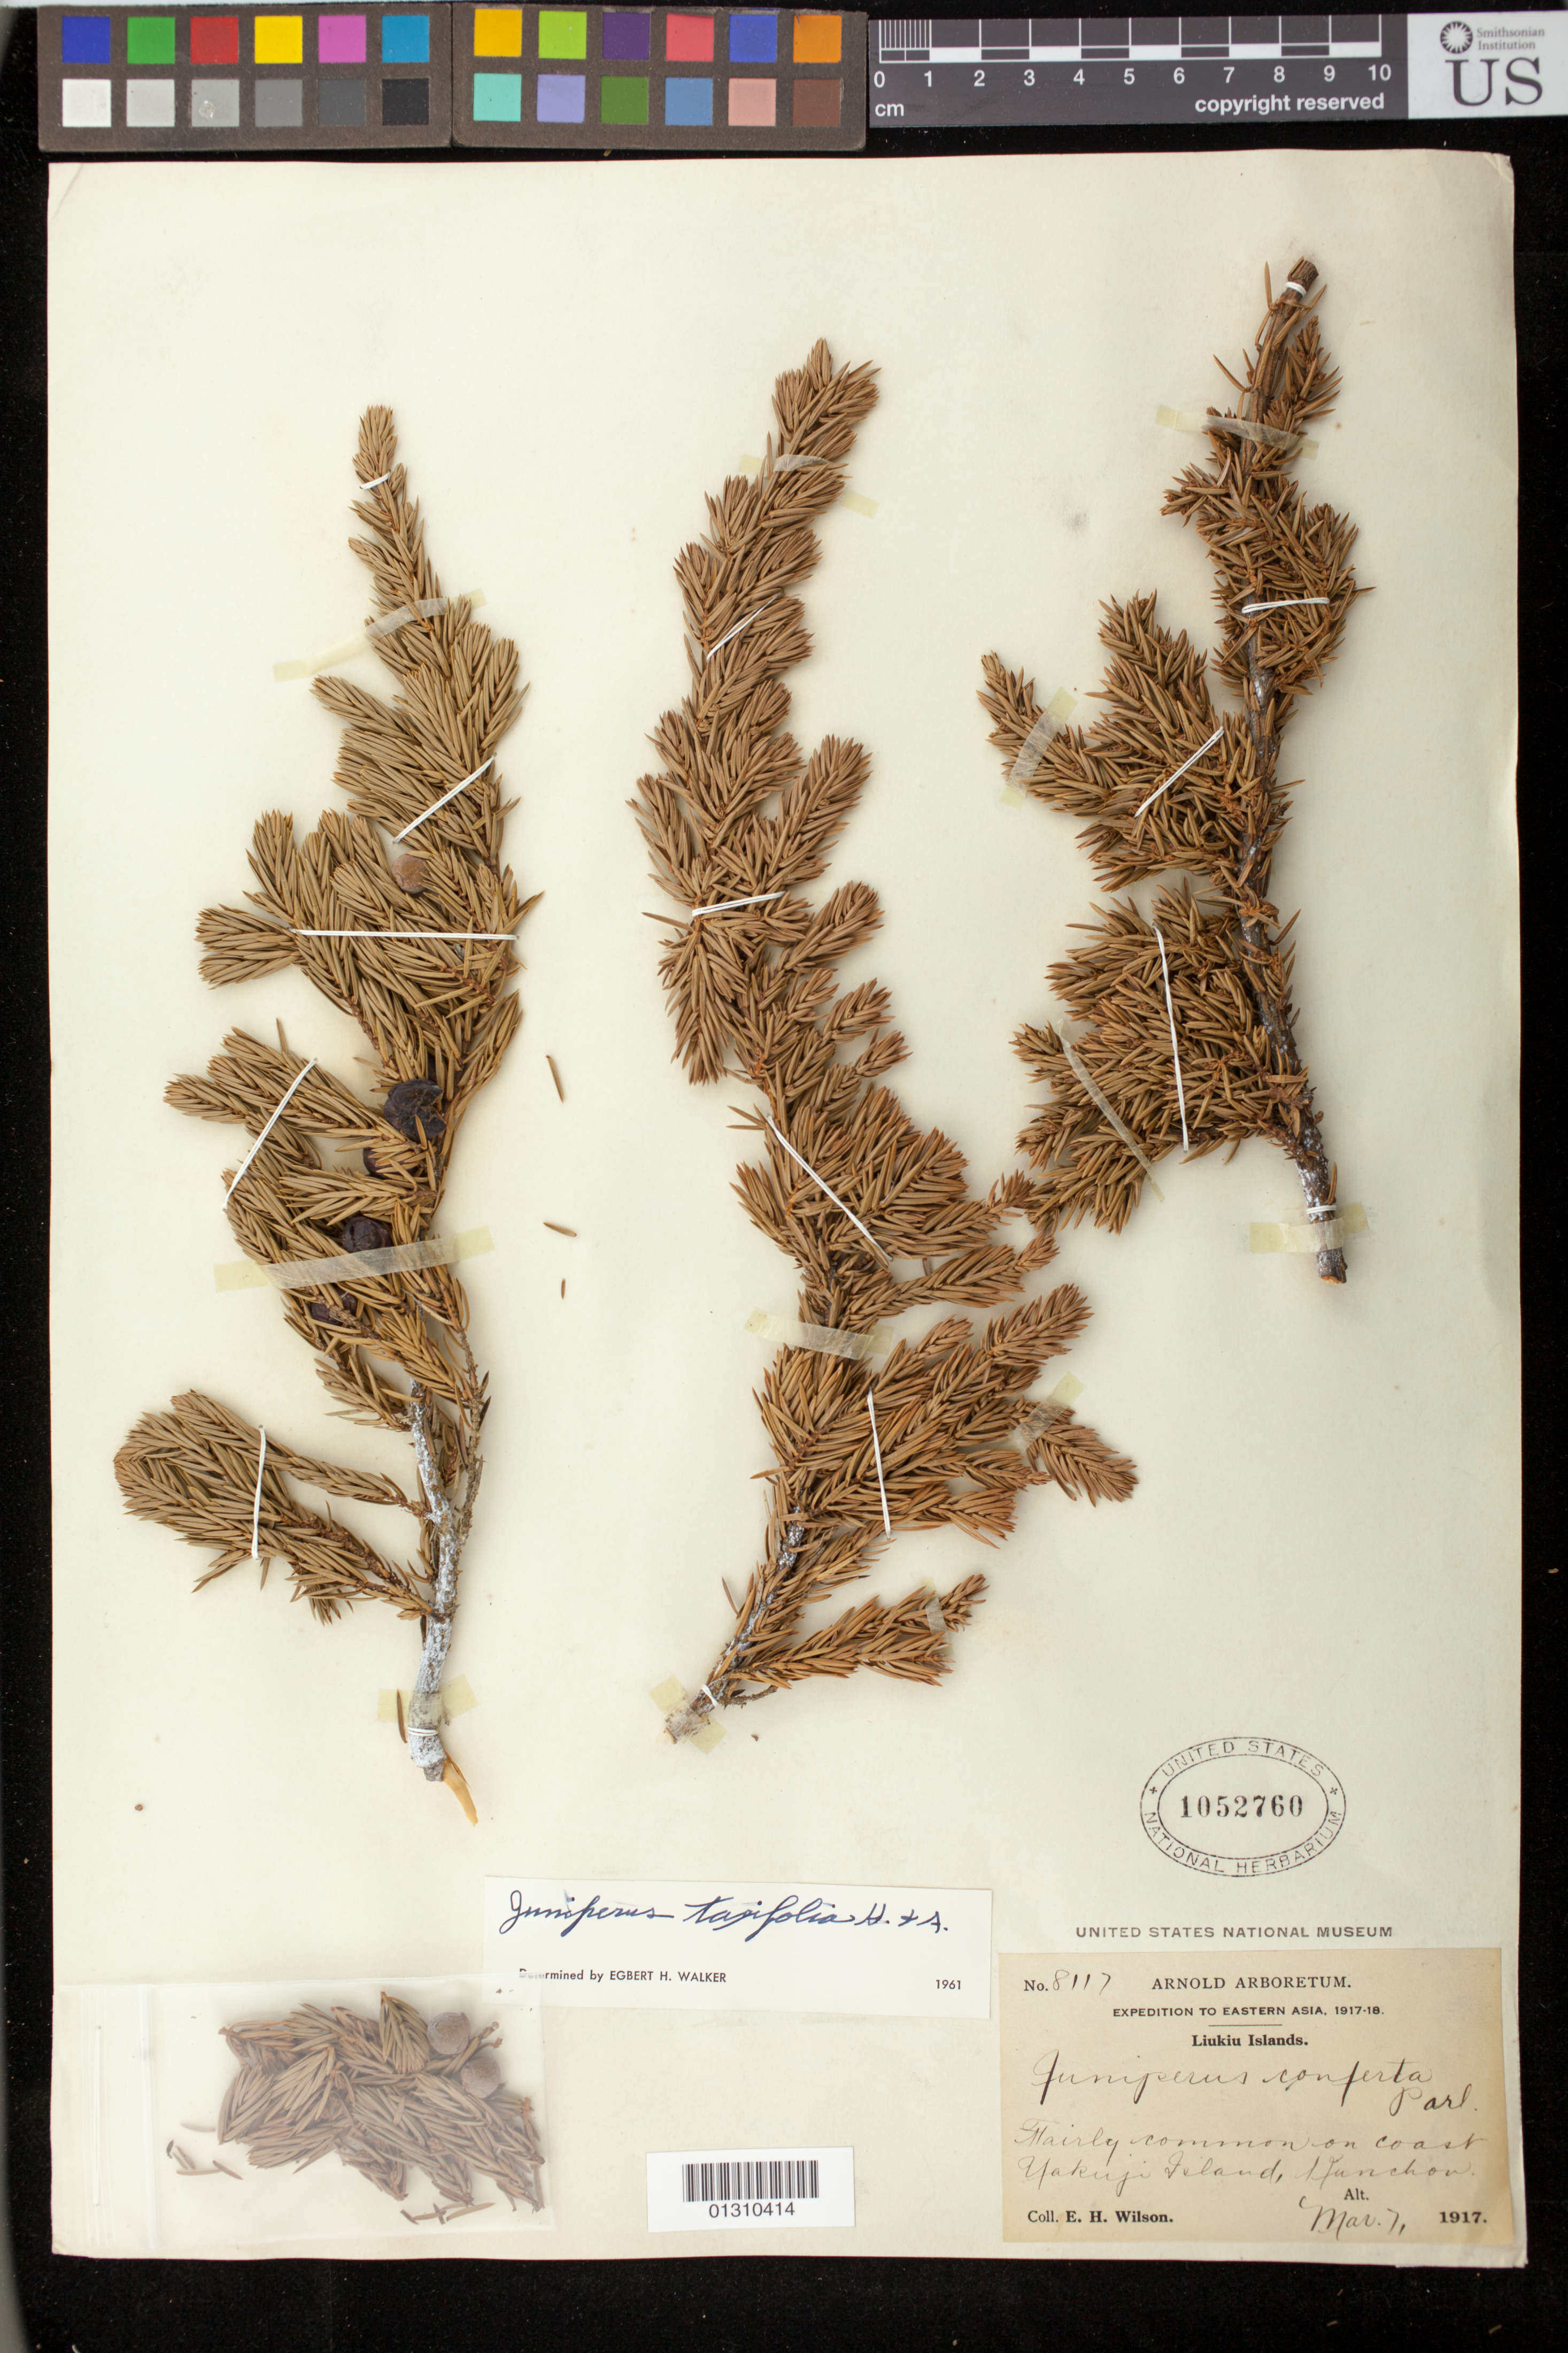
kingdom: Plantae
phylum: Tracheophyta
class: Pinopsida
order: Pinales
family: Cupressaceae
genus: Juniperus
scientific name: Juniperus taxifolia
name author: Hook. & Arn.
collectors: E. H. Wilson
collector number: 8117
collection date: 1917-03-07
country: Japan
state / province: Okinawa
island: Okinawa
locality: Liukiu Islands, Yakuji Island, Hanchon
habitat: Fairly common on coast.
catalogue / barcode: US 1052760